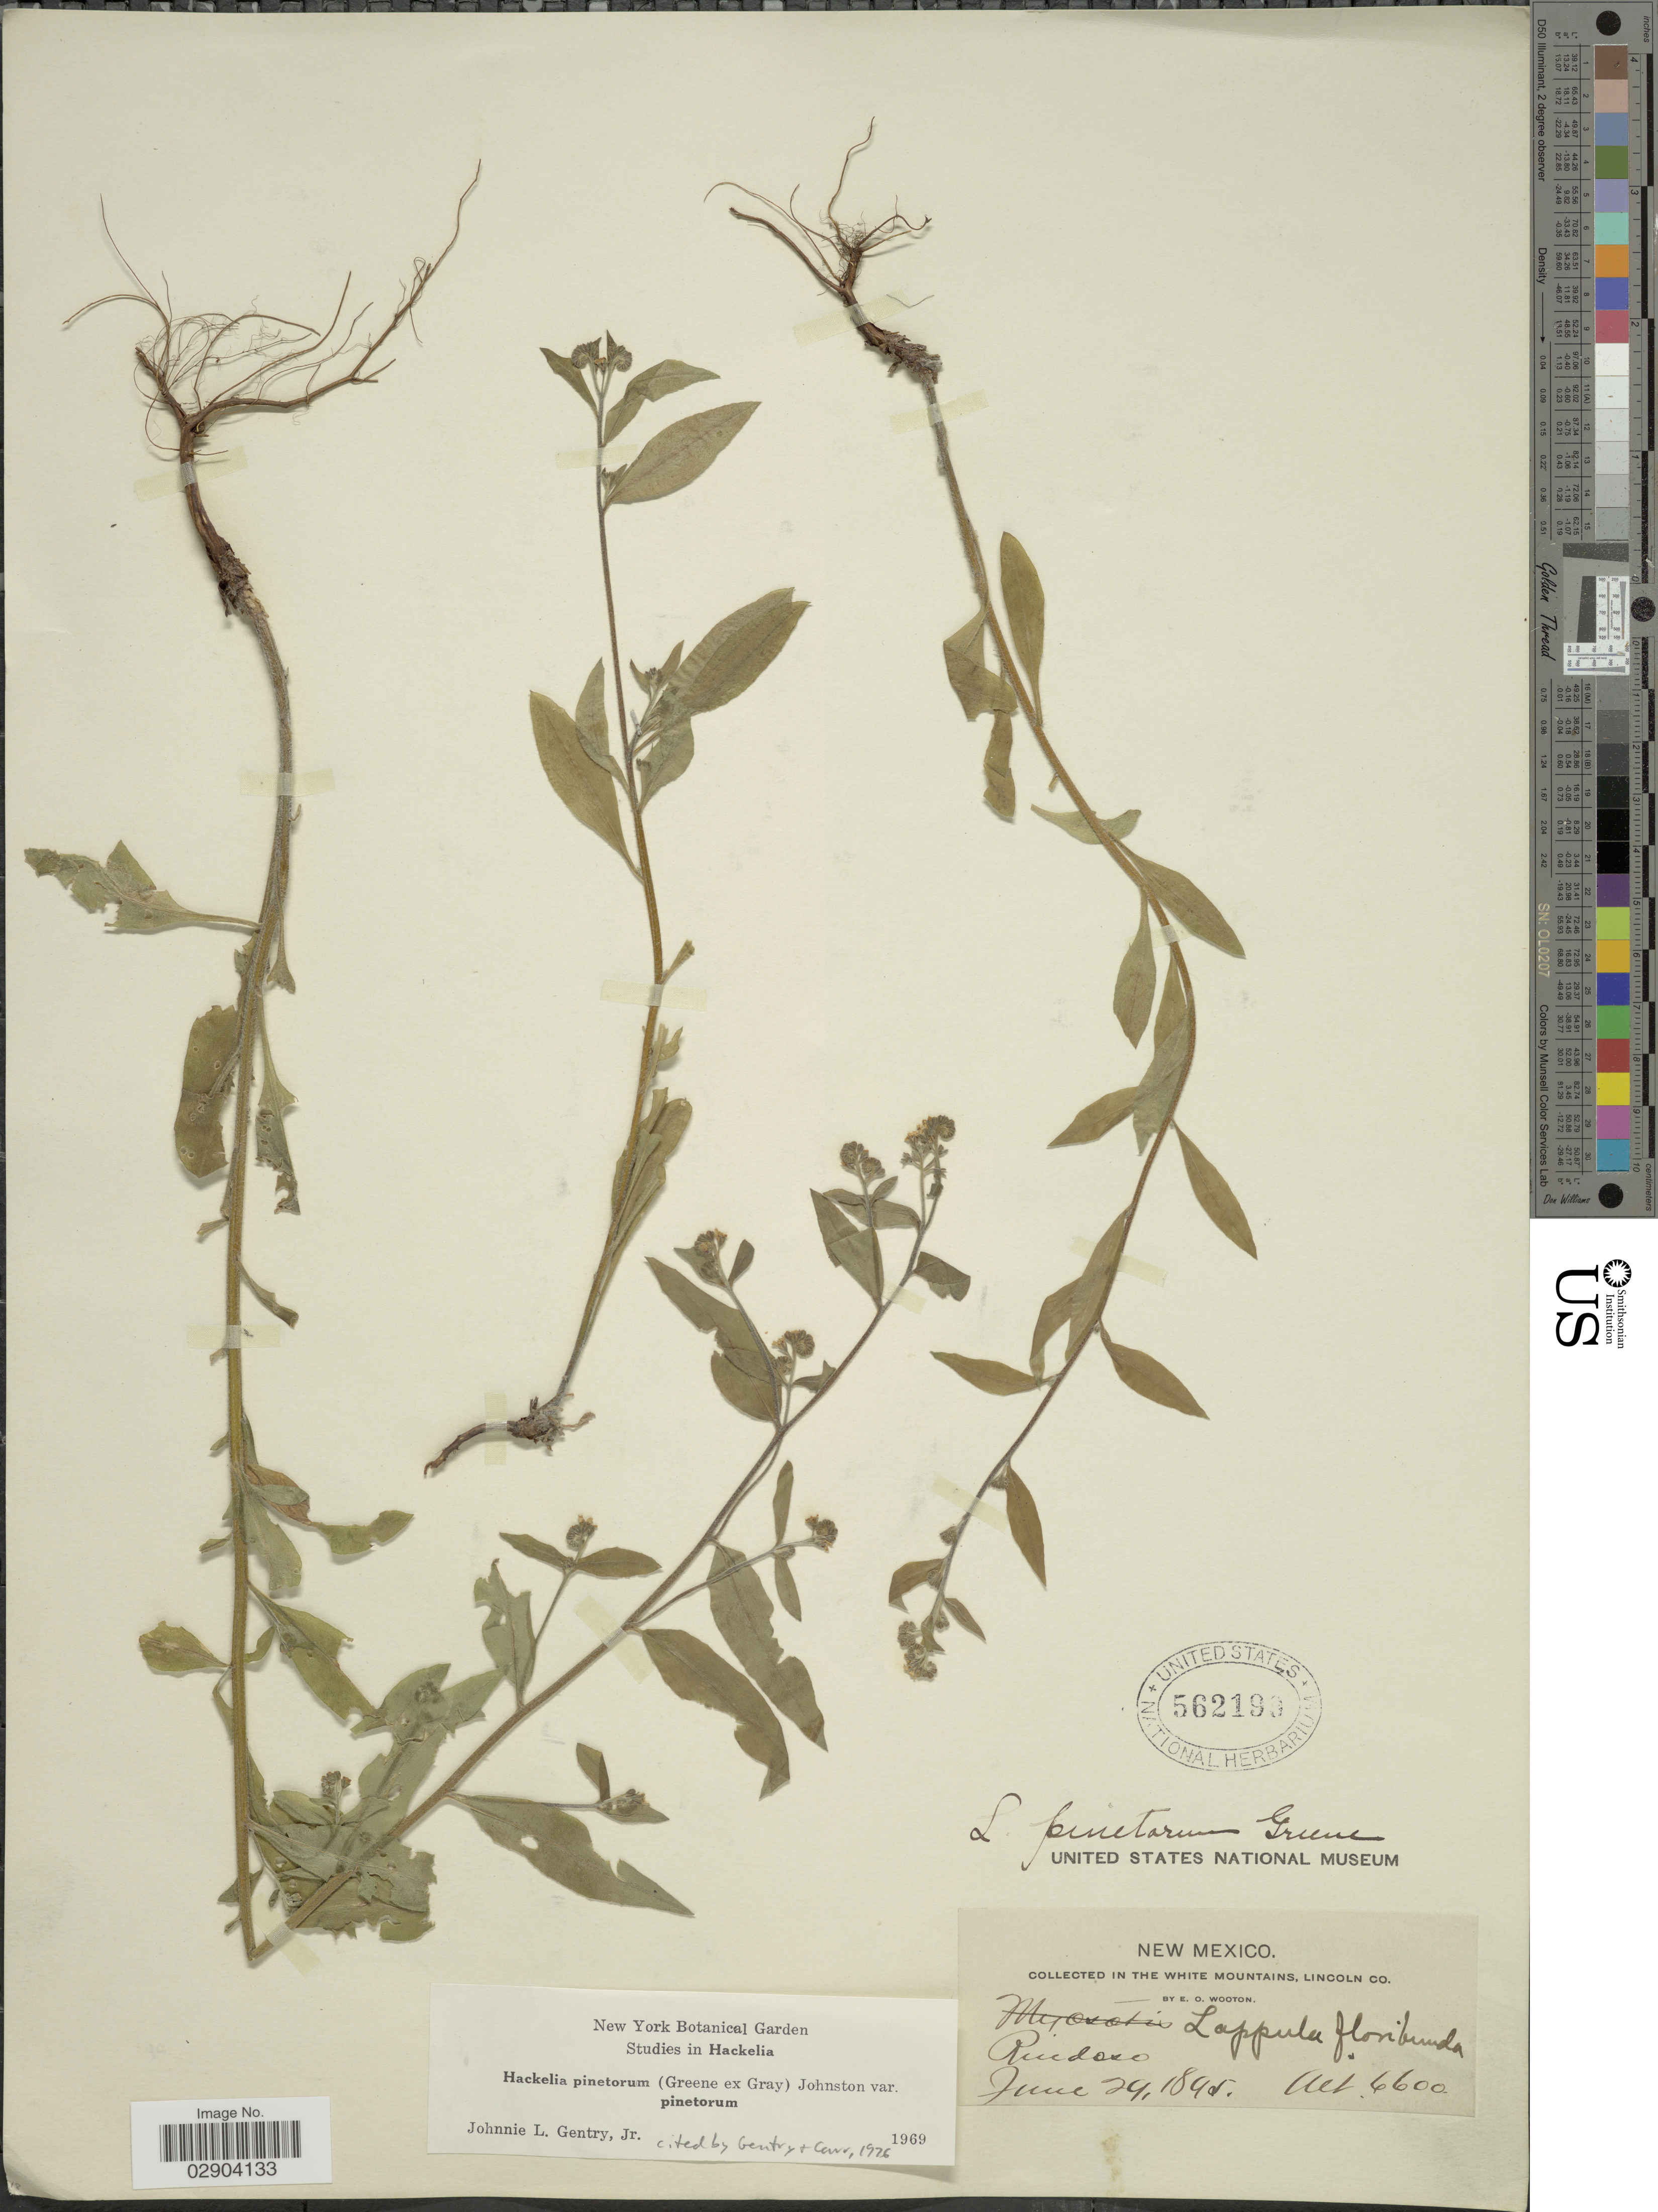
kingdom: Plantae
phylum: Tracheophyta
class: Magnoliopsida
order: Boraginales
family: Boraginaceae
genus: Hackelia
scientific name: Hackelia setosa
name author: I.M. Johnst.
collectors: E. O. Wooton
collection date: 1845-06-24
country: United States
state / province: New Mexico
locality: The White Mountains, Lincoln Co. Ruidoso.